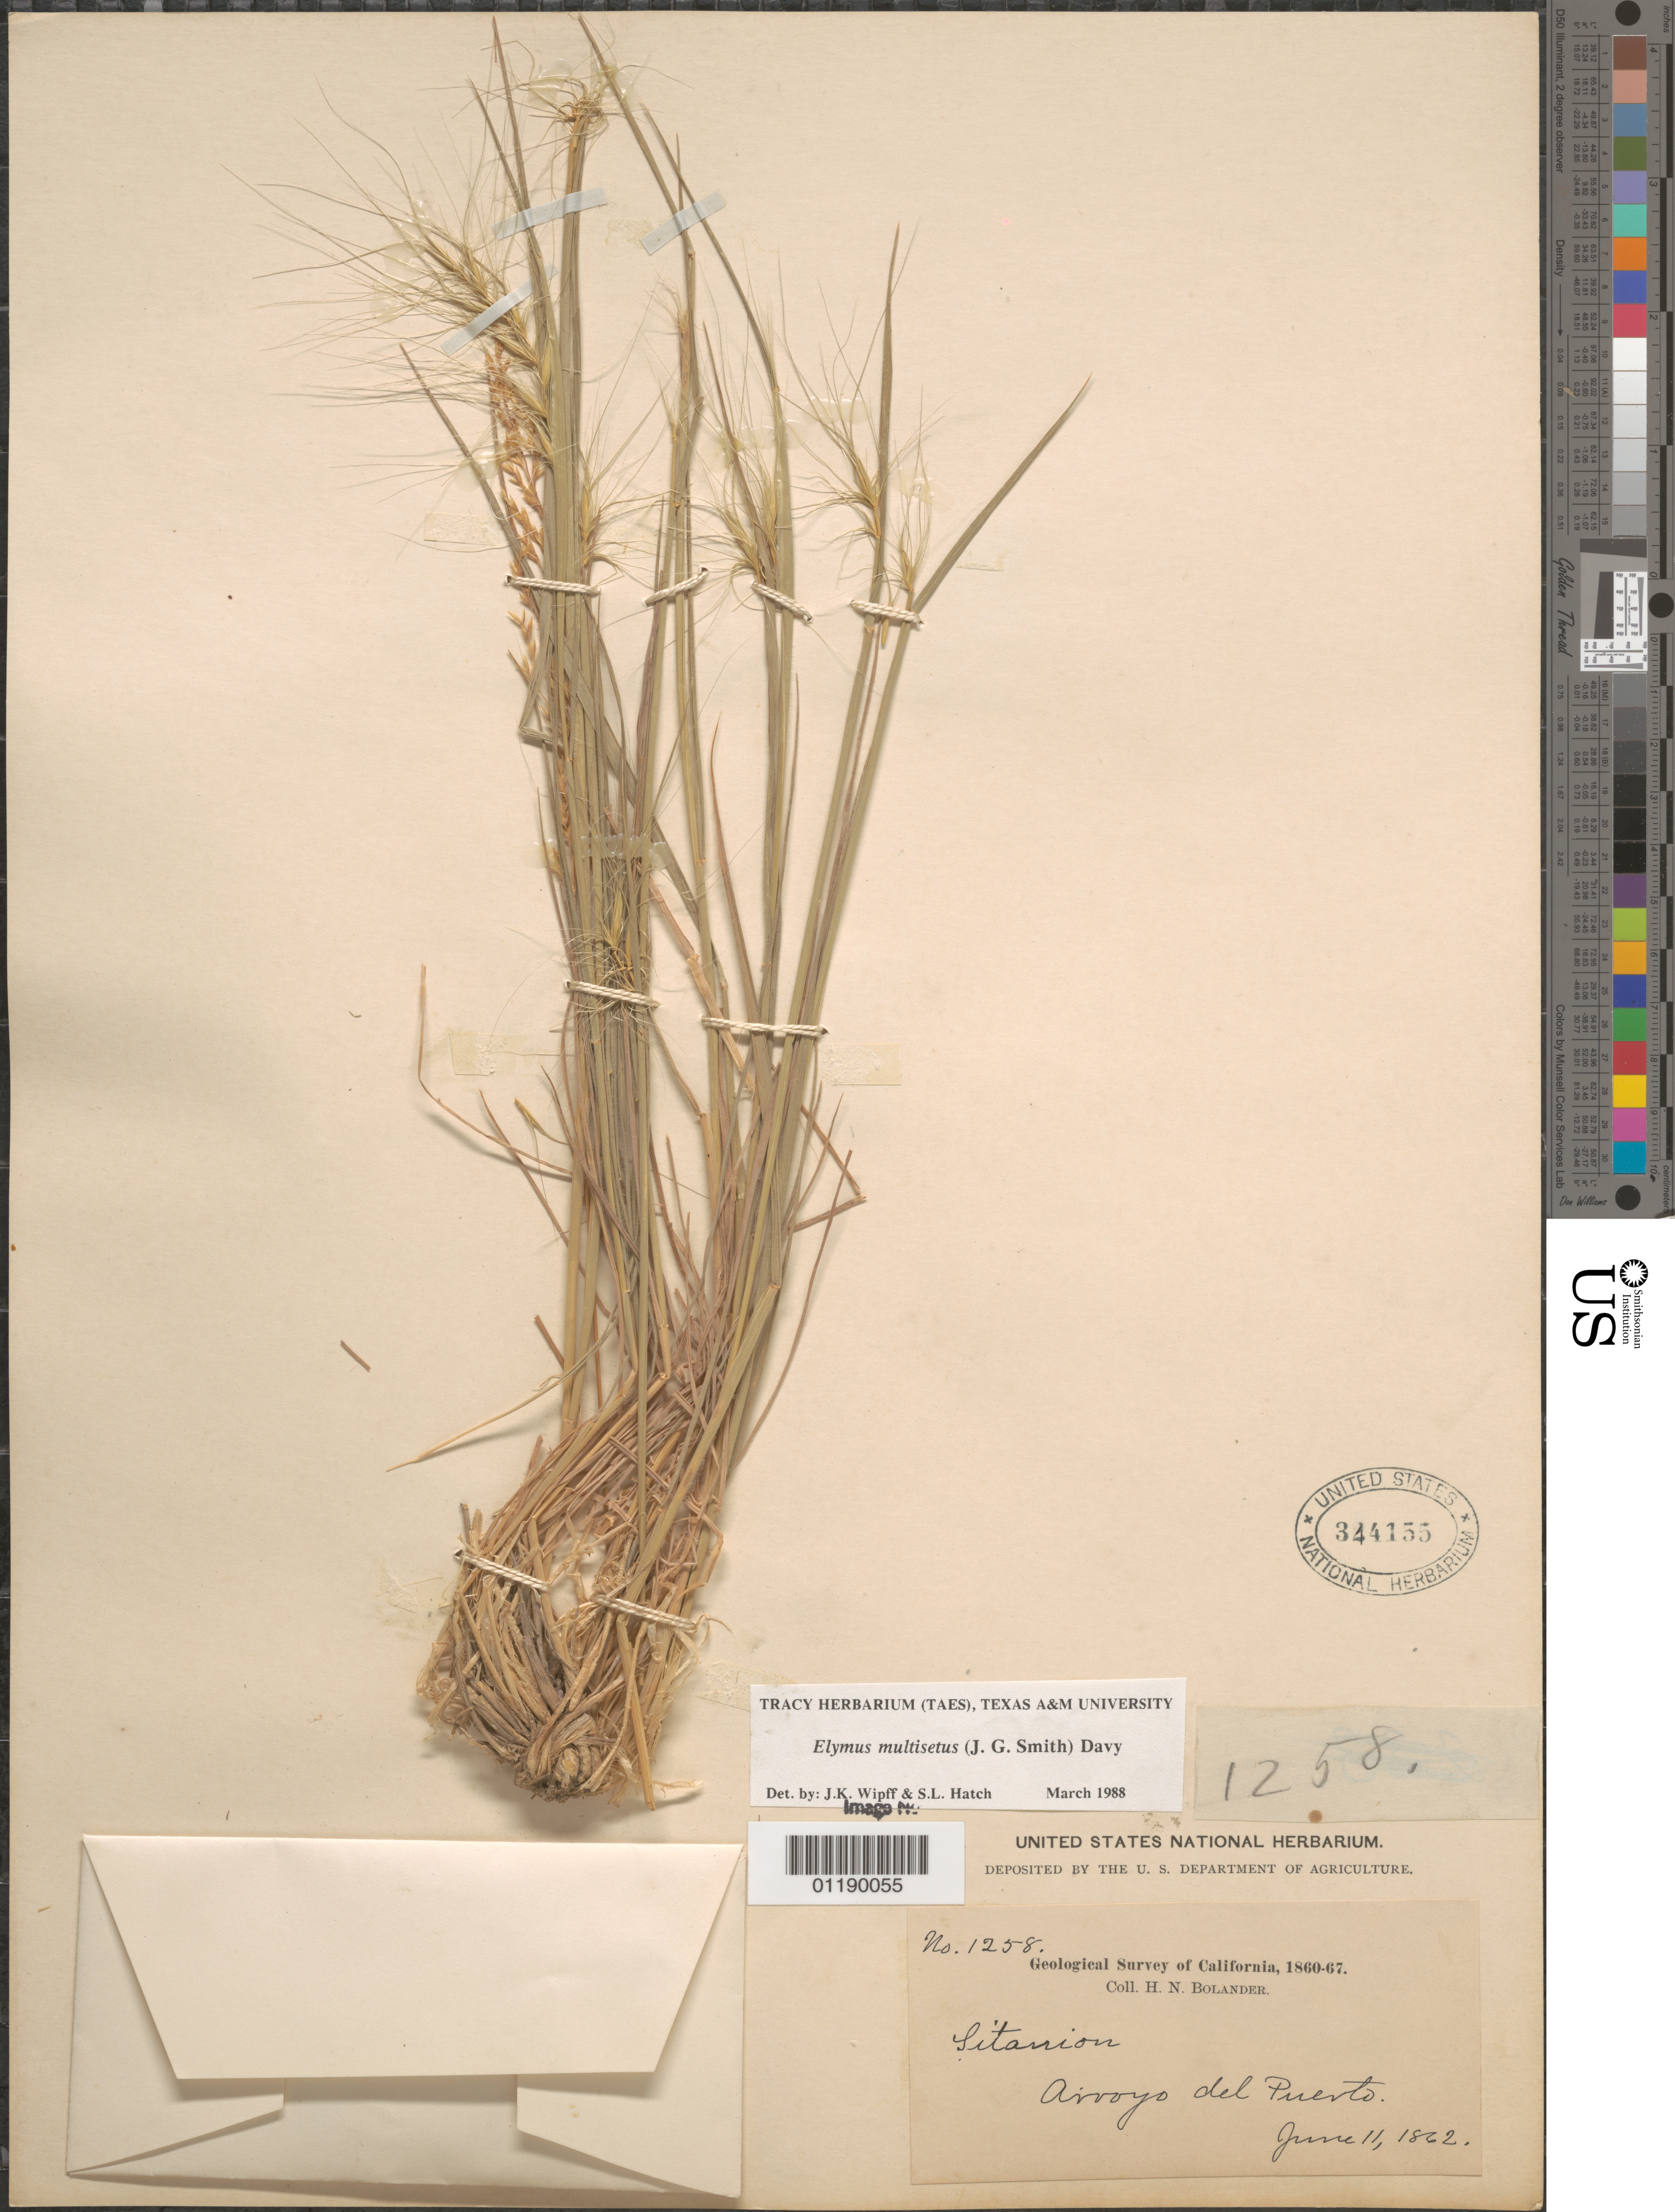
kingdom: Plantae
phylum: Tracheophyta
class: Liliopsida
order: Poales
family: Poaceae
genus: Elymus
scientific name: Elymus multisetus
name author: (J.G. Sm.) Burtt Davy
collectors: H. Bolander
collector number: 1258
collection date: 1862-06-11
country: United States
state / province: California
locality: Arroyo del Puerto.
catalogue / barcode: US 344155